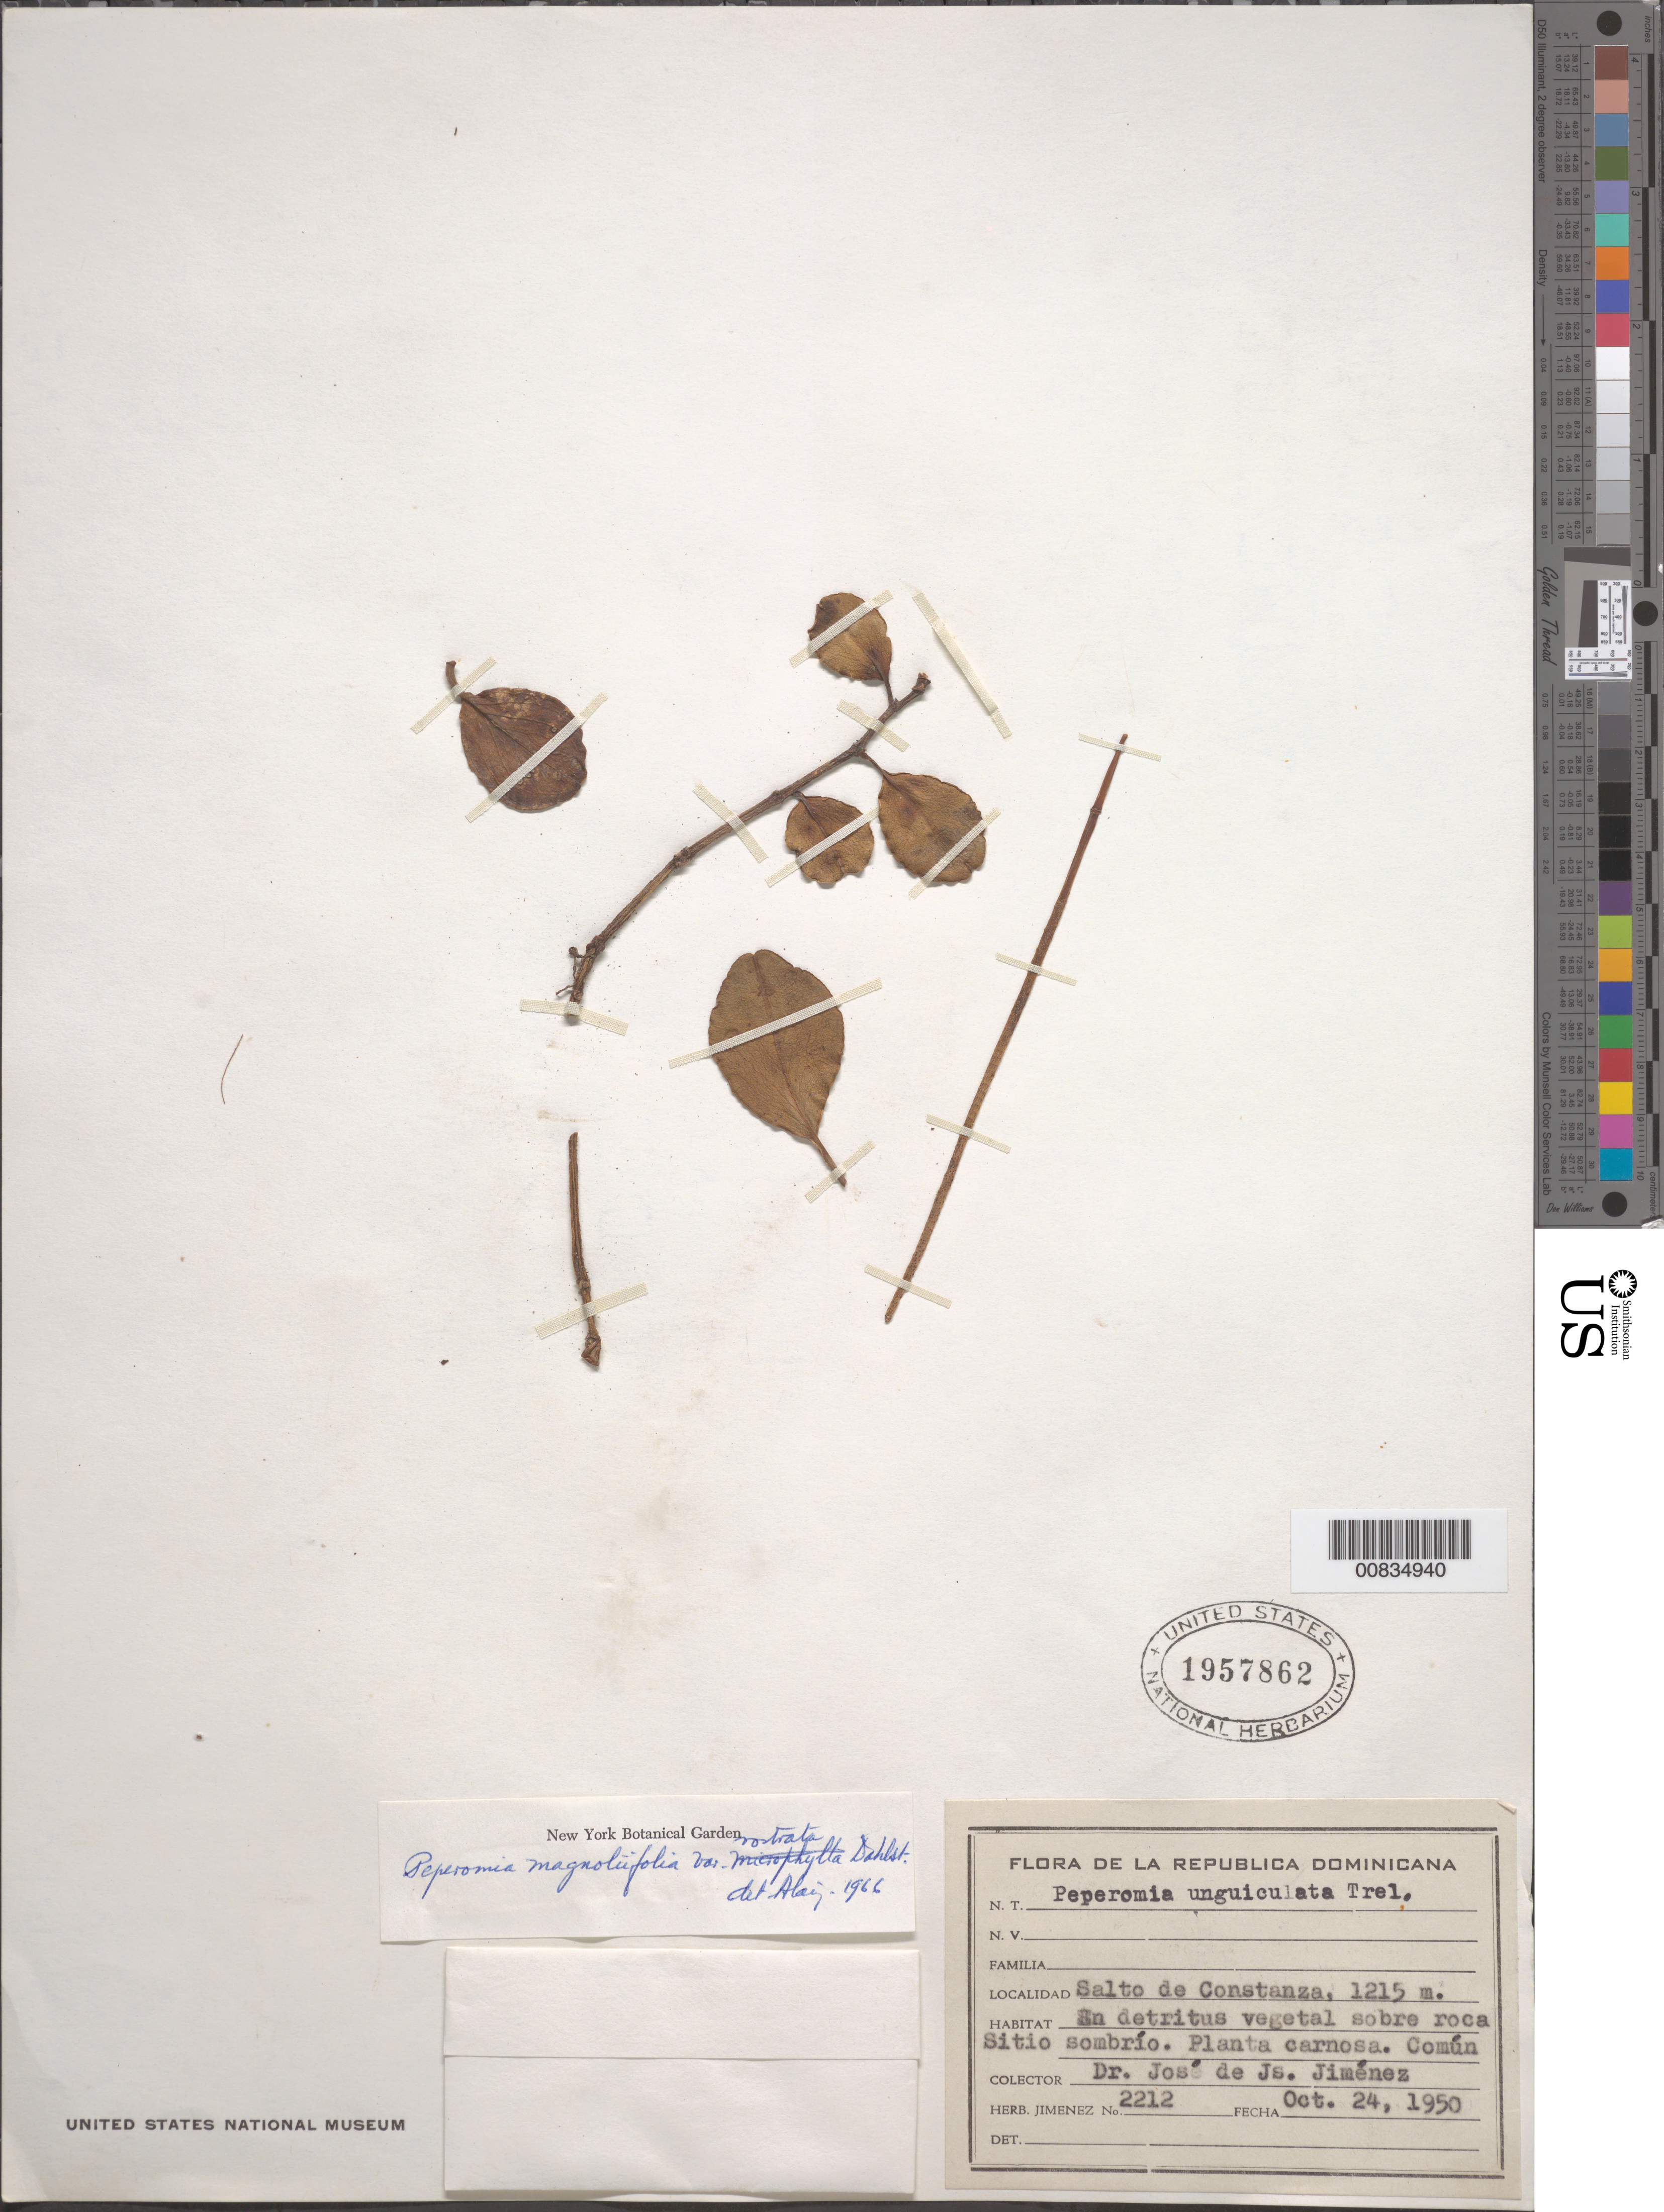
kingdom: Plantae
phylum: Tracheophyta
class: Magnoliopsida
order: Piperales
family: Piperaceae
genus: Peperomia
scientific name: Peperomia magnoliifolia var. rostrata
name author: Dahlst.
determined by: Liogier, Alain H.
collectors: J. J. Jiménez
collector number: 2212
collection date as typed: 24 Oct 1950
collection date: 1950-10-24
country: Dominican Republic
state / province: La Vega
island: Hispaniola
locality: Salto de Constanza.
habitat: En detritus vegetal sobre roca. Sitio sombrío.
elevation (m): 1215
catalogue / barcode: US 1957862